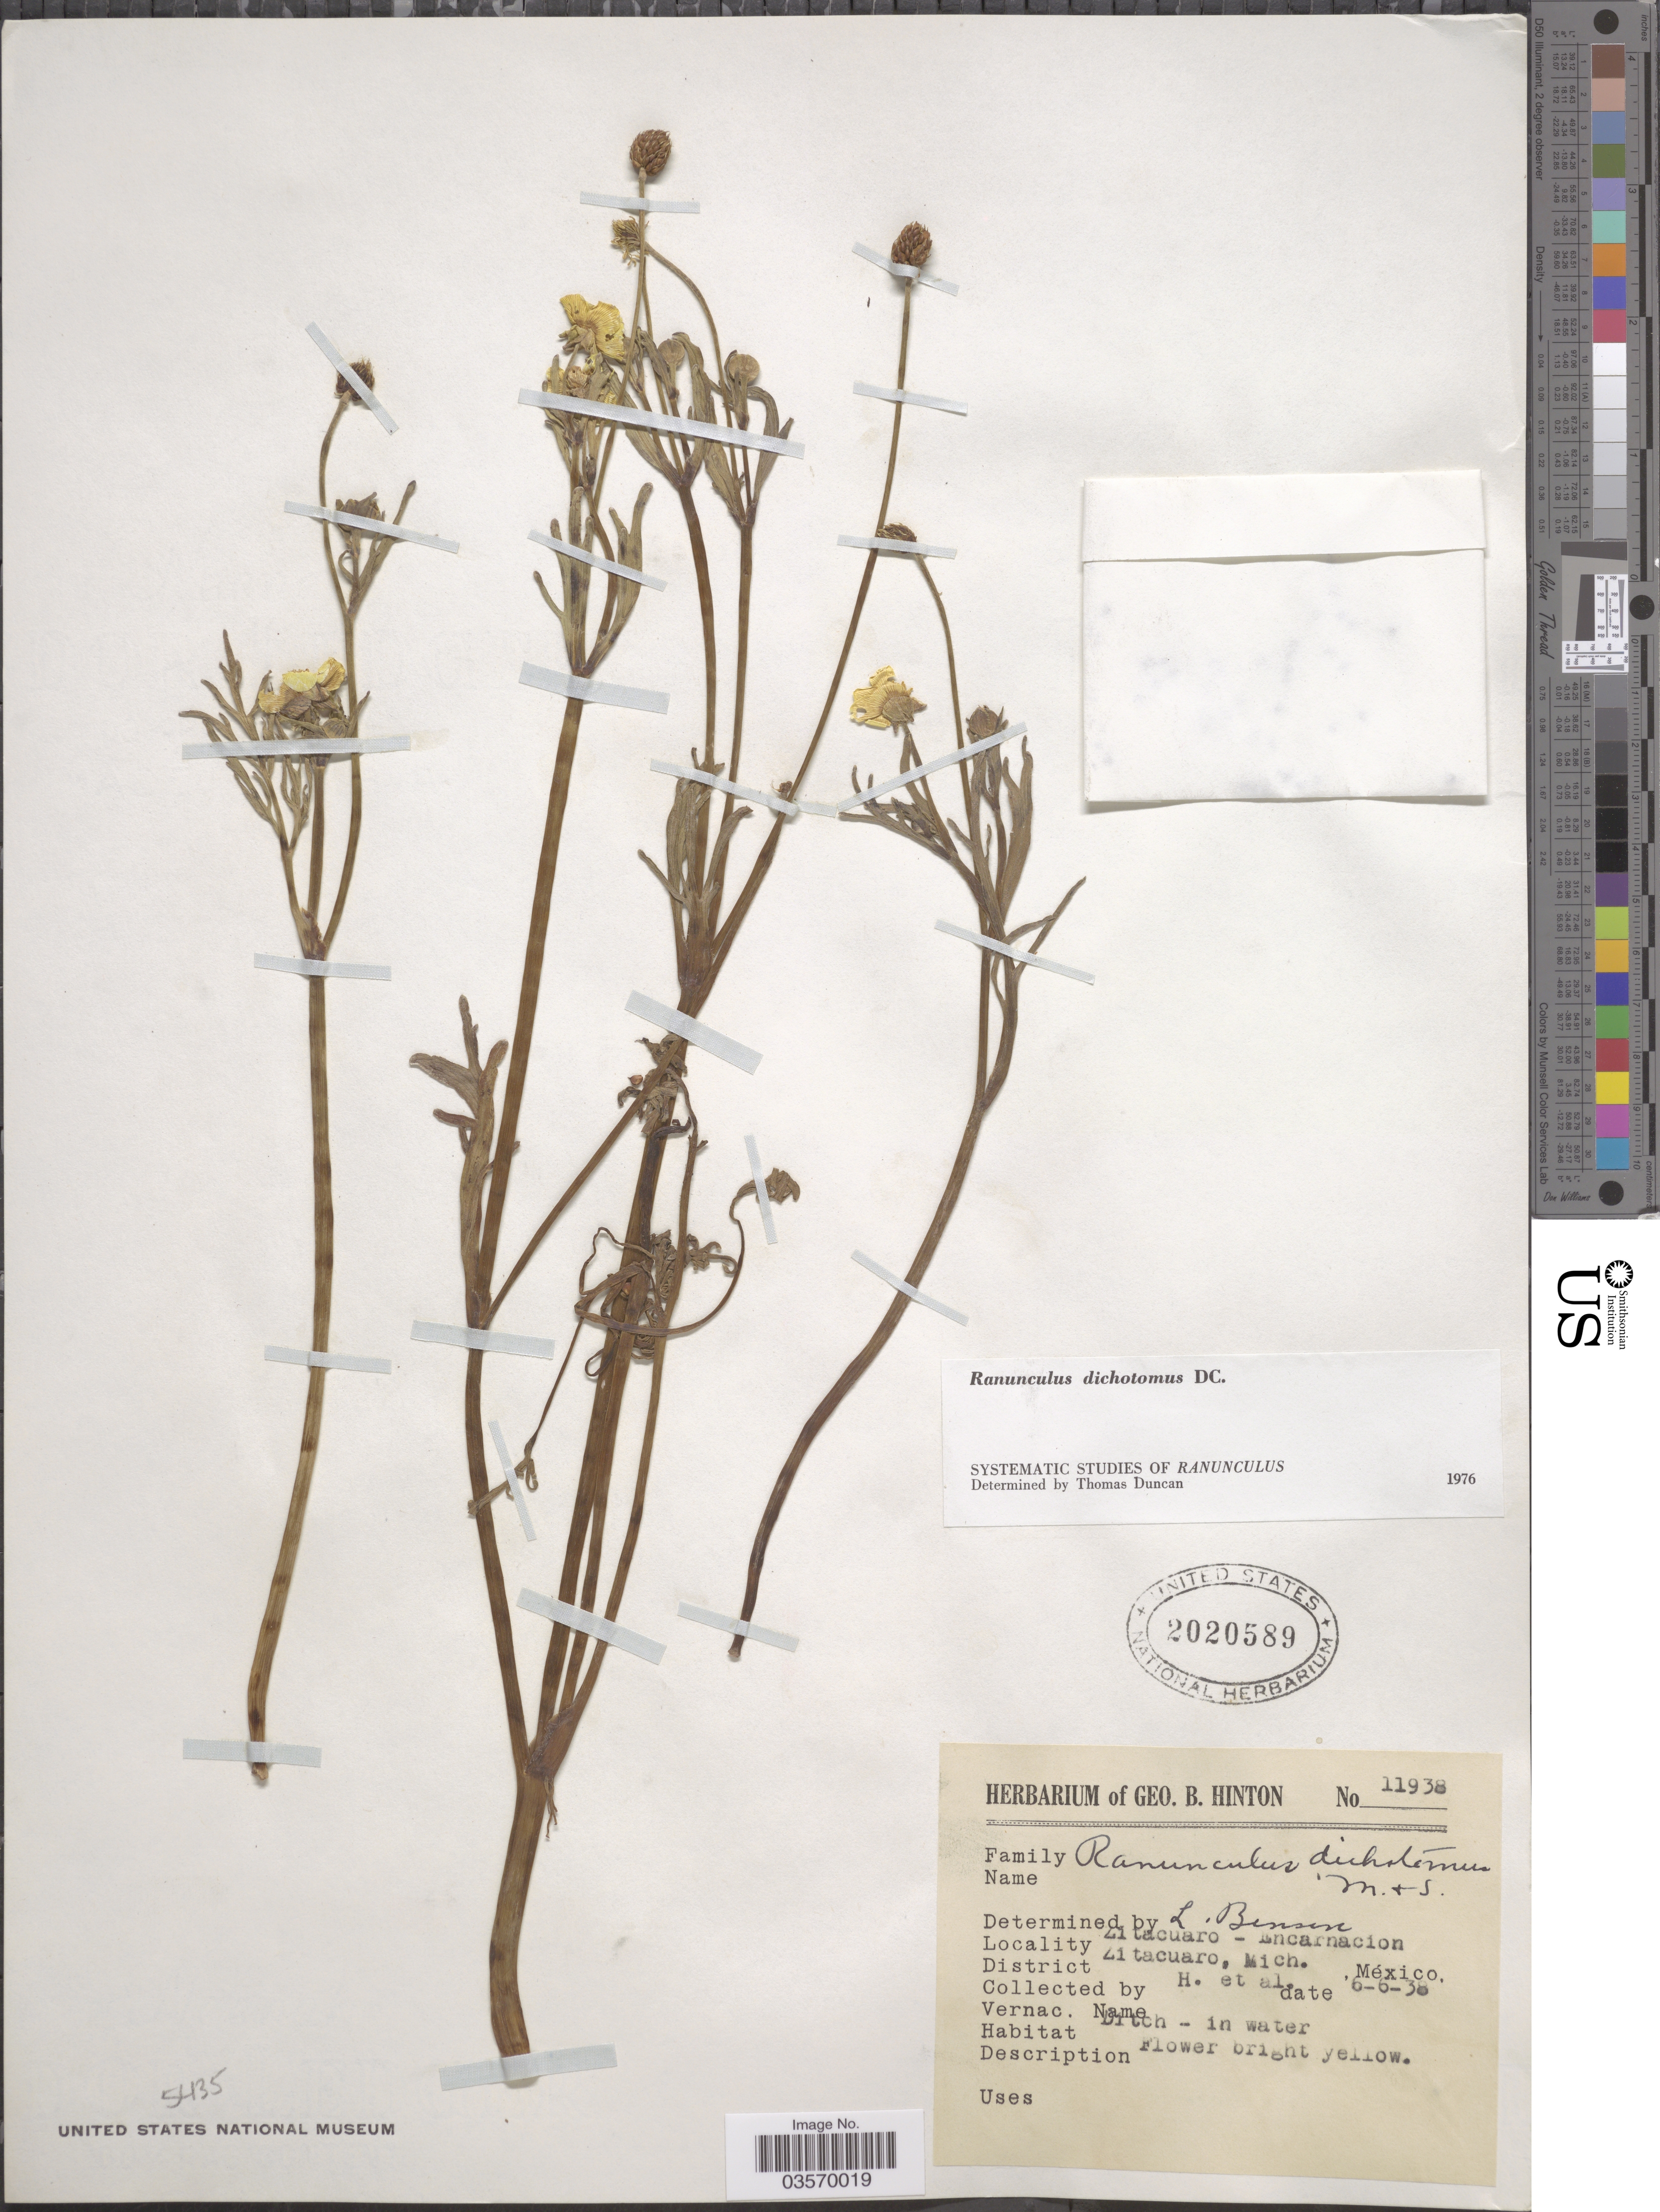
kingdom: Plantae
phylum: Tracheophyta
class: Magnoliopsida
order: Ranunculales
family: Ranunculaceae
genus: Ranunculus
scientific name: Ranunculus dichotomus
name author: Moc. & Sessé ex DC.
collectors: G. B. Hinton & et al.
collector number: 11938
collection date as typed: Transcribed d/m/y: 6/6/38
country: Mexico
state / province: Michoacán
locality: Zitacuaro-Encarnacion. District Zitacuaro.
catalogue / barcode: US 2020589